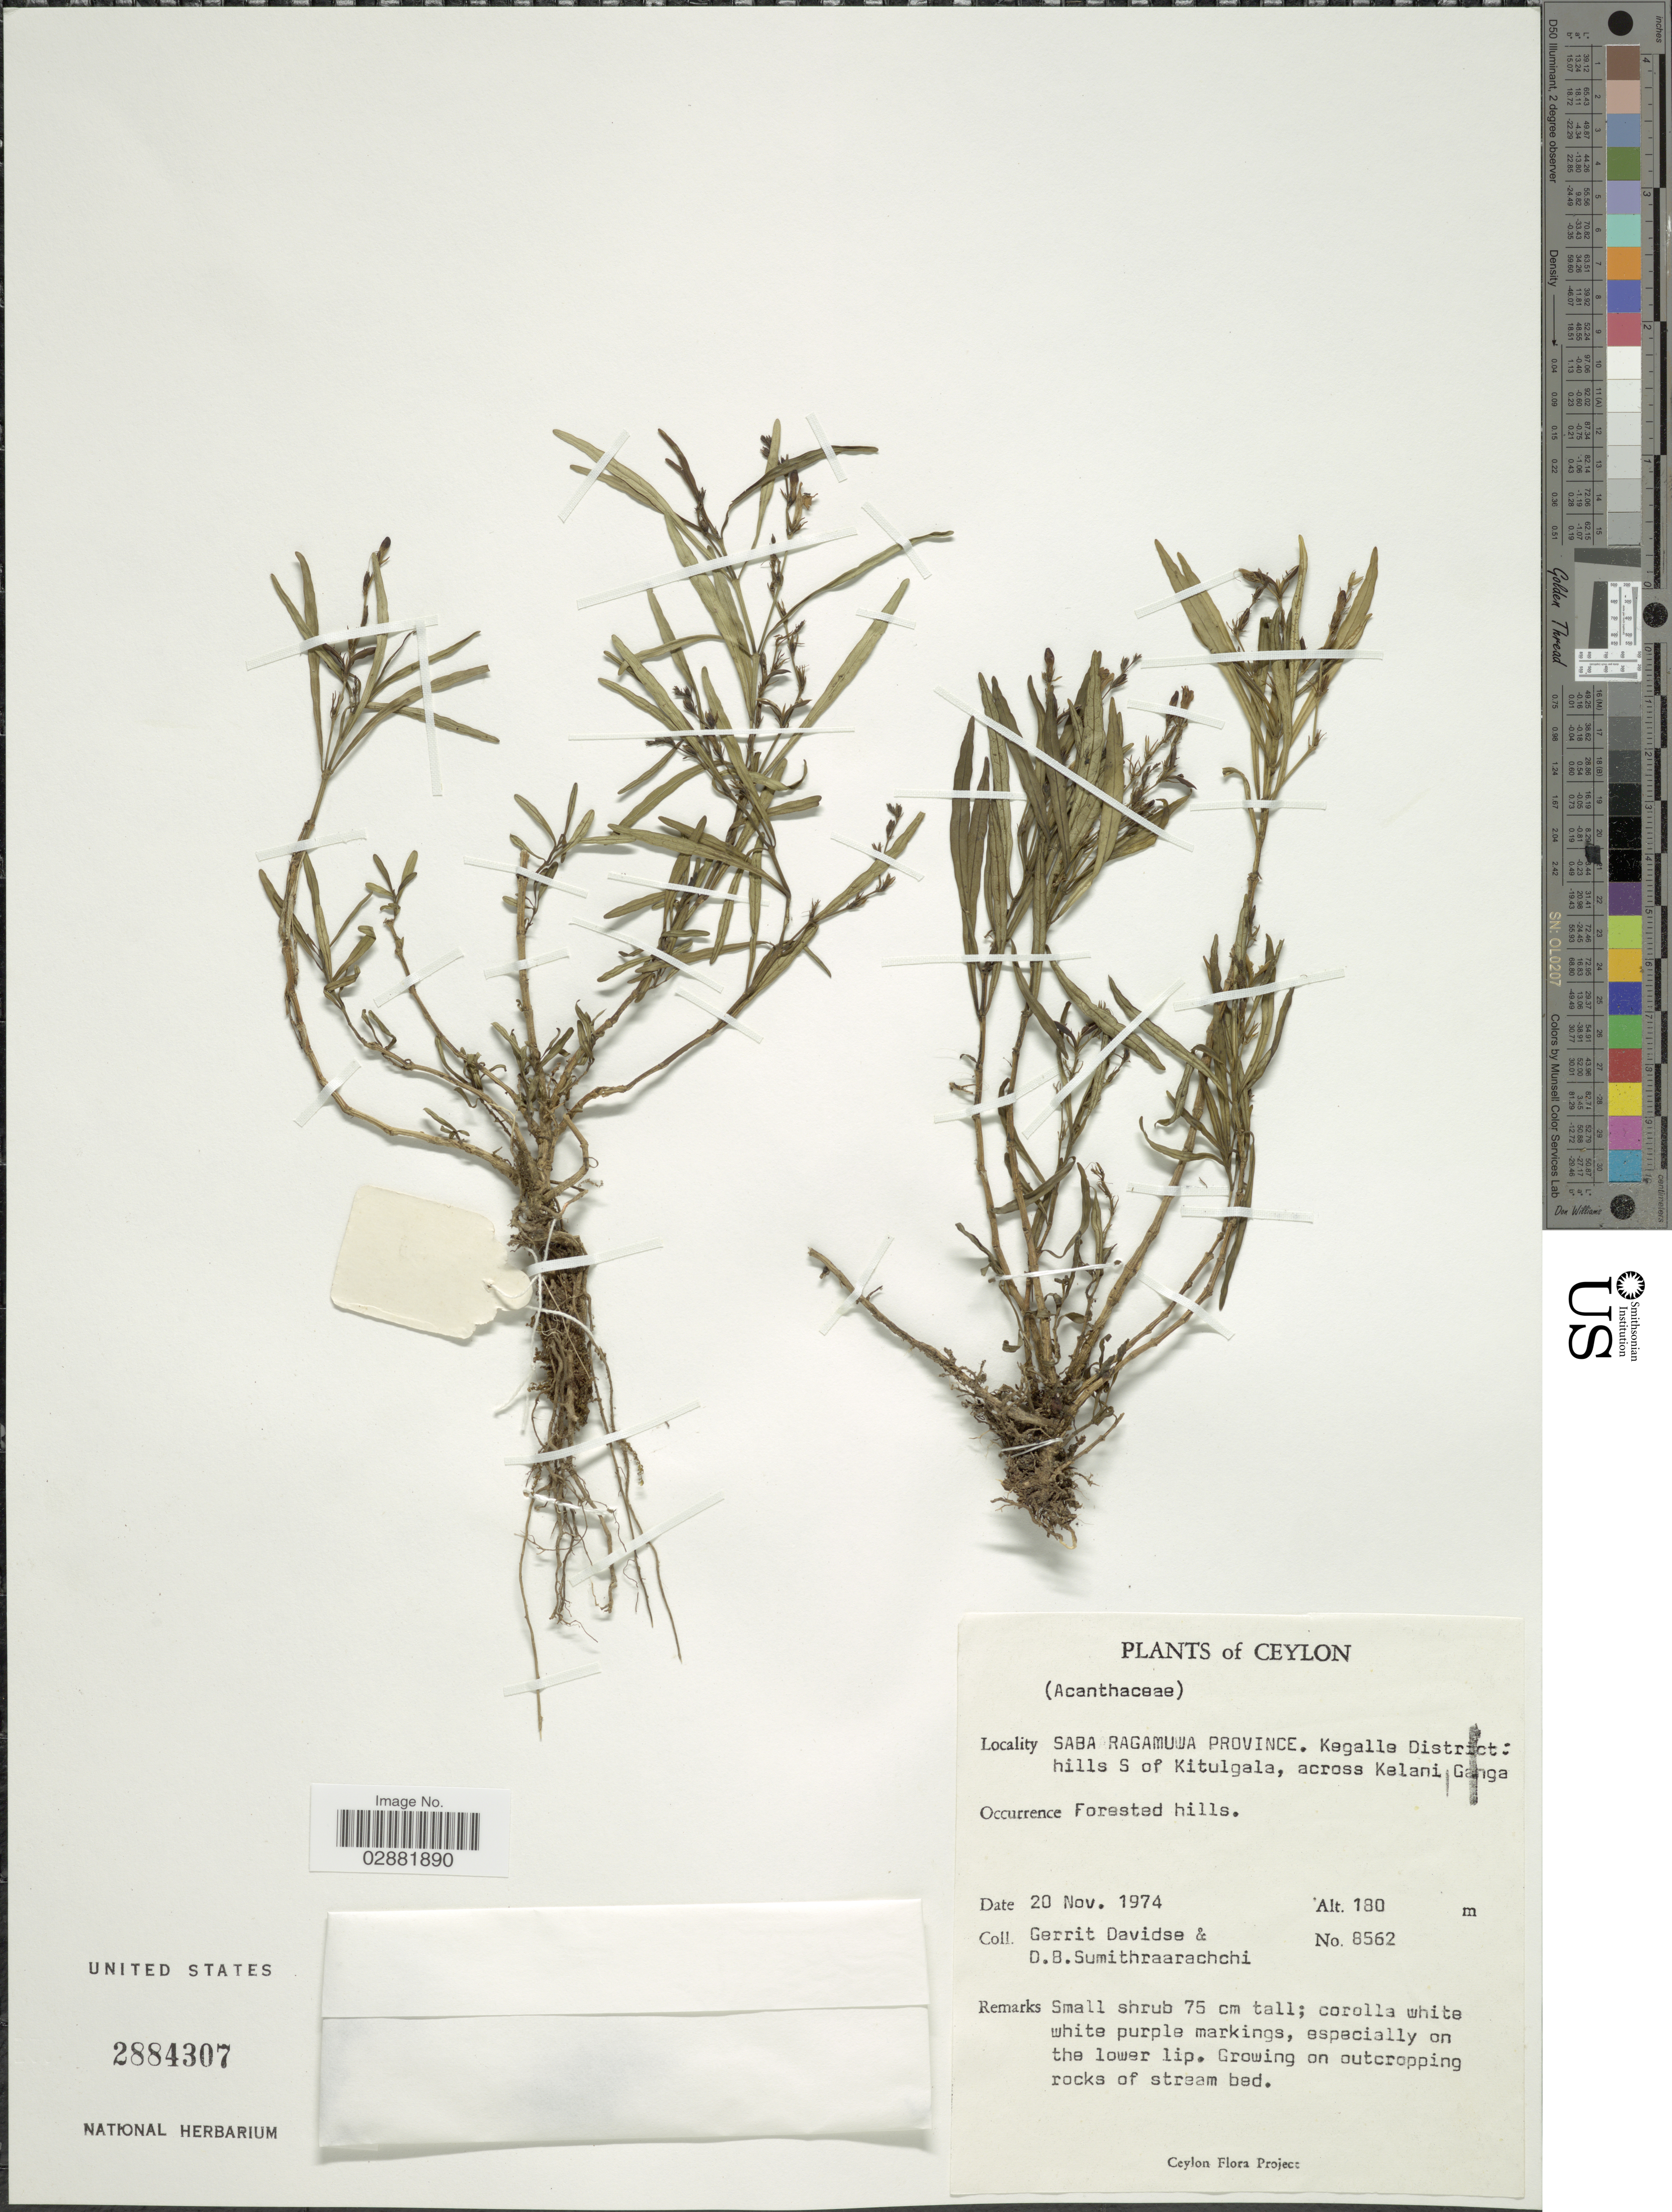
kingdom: Plantae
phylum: Tracheophyta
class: Magnoliopsida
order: Lamiales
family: Acanthaceae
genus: Justicia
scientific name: Justicia hookeriana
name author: T. Anderson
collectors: G. Davidse & D. B. Sumithraarachchi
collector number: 8562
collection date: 1974-11-20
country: Sri Lanka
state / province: Sabaragamuwa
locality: Ceylon, Saba Ragamuwa Province, Kegalle District, hills S of Kitulgala, across Kelani Ganga.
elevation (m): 180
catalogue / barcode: US 2884307